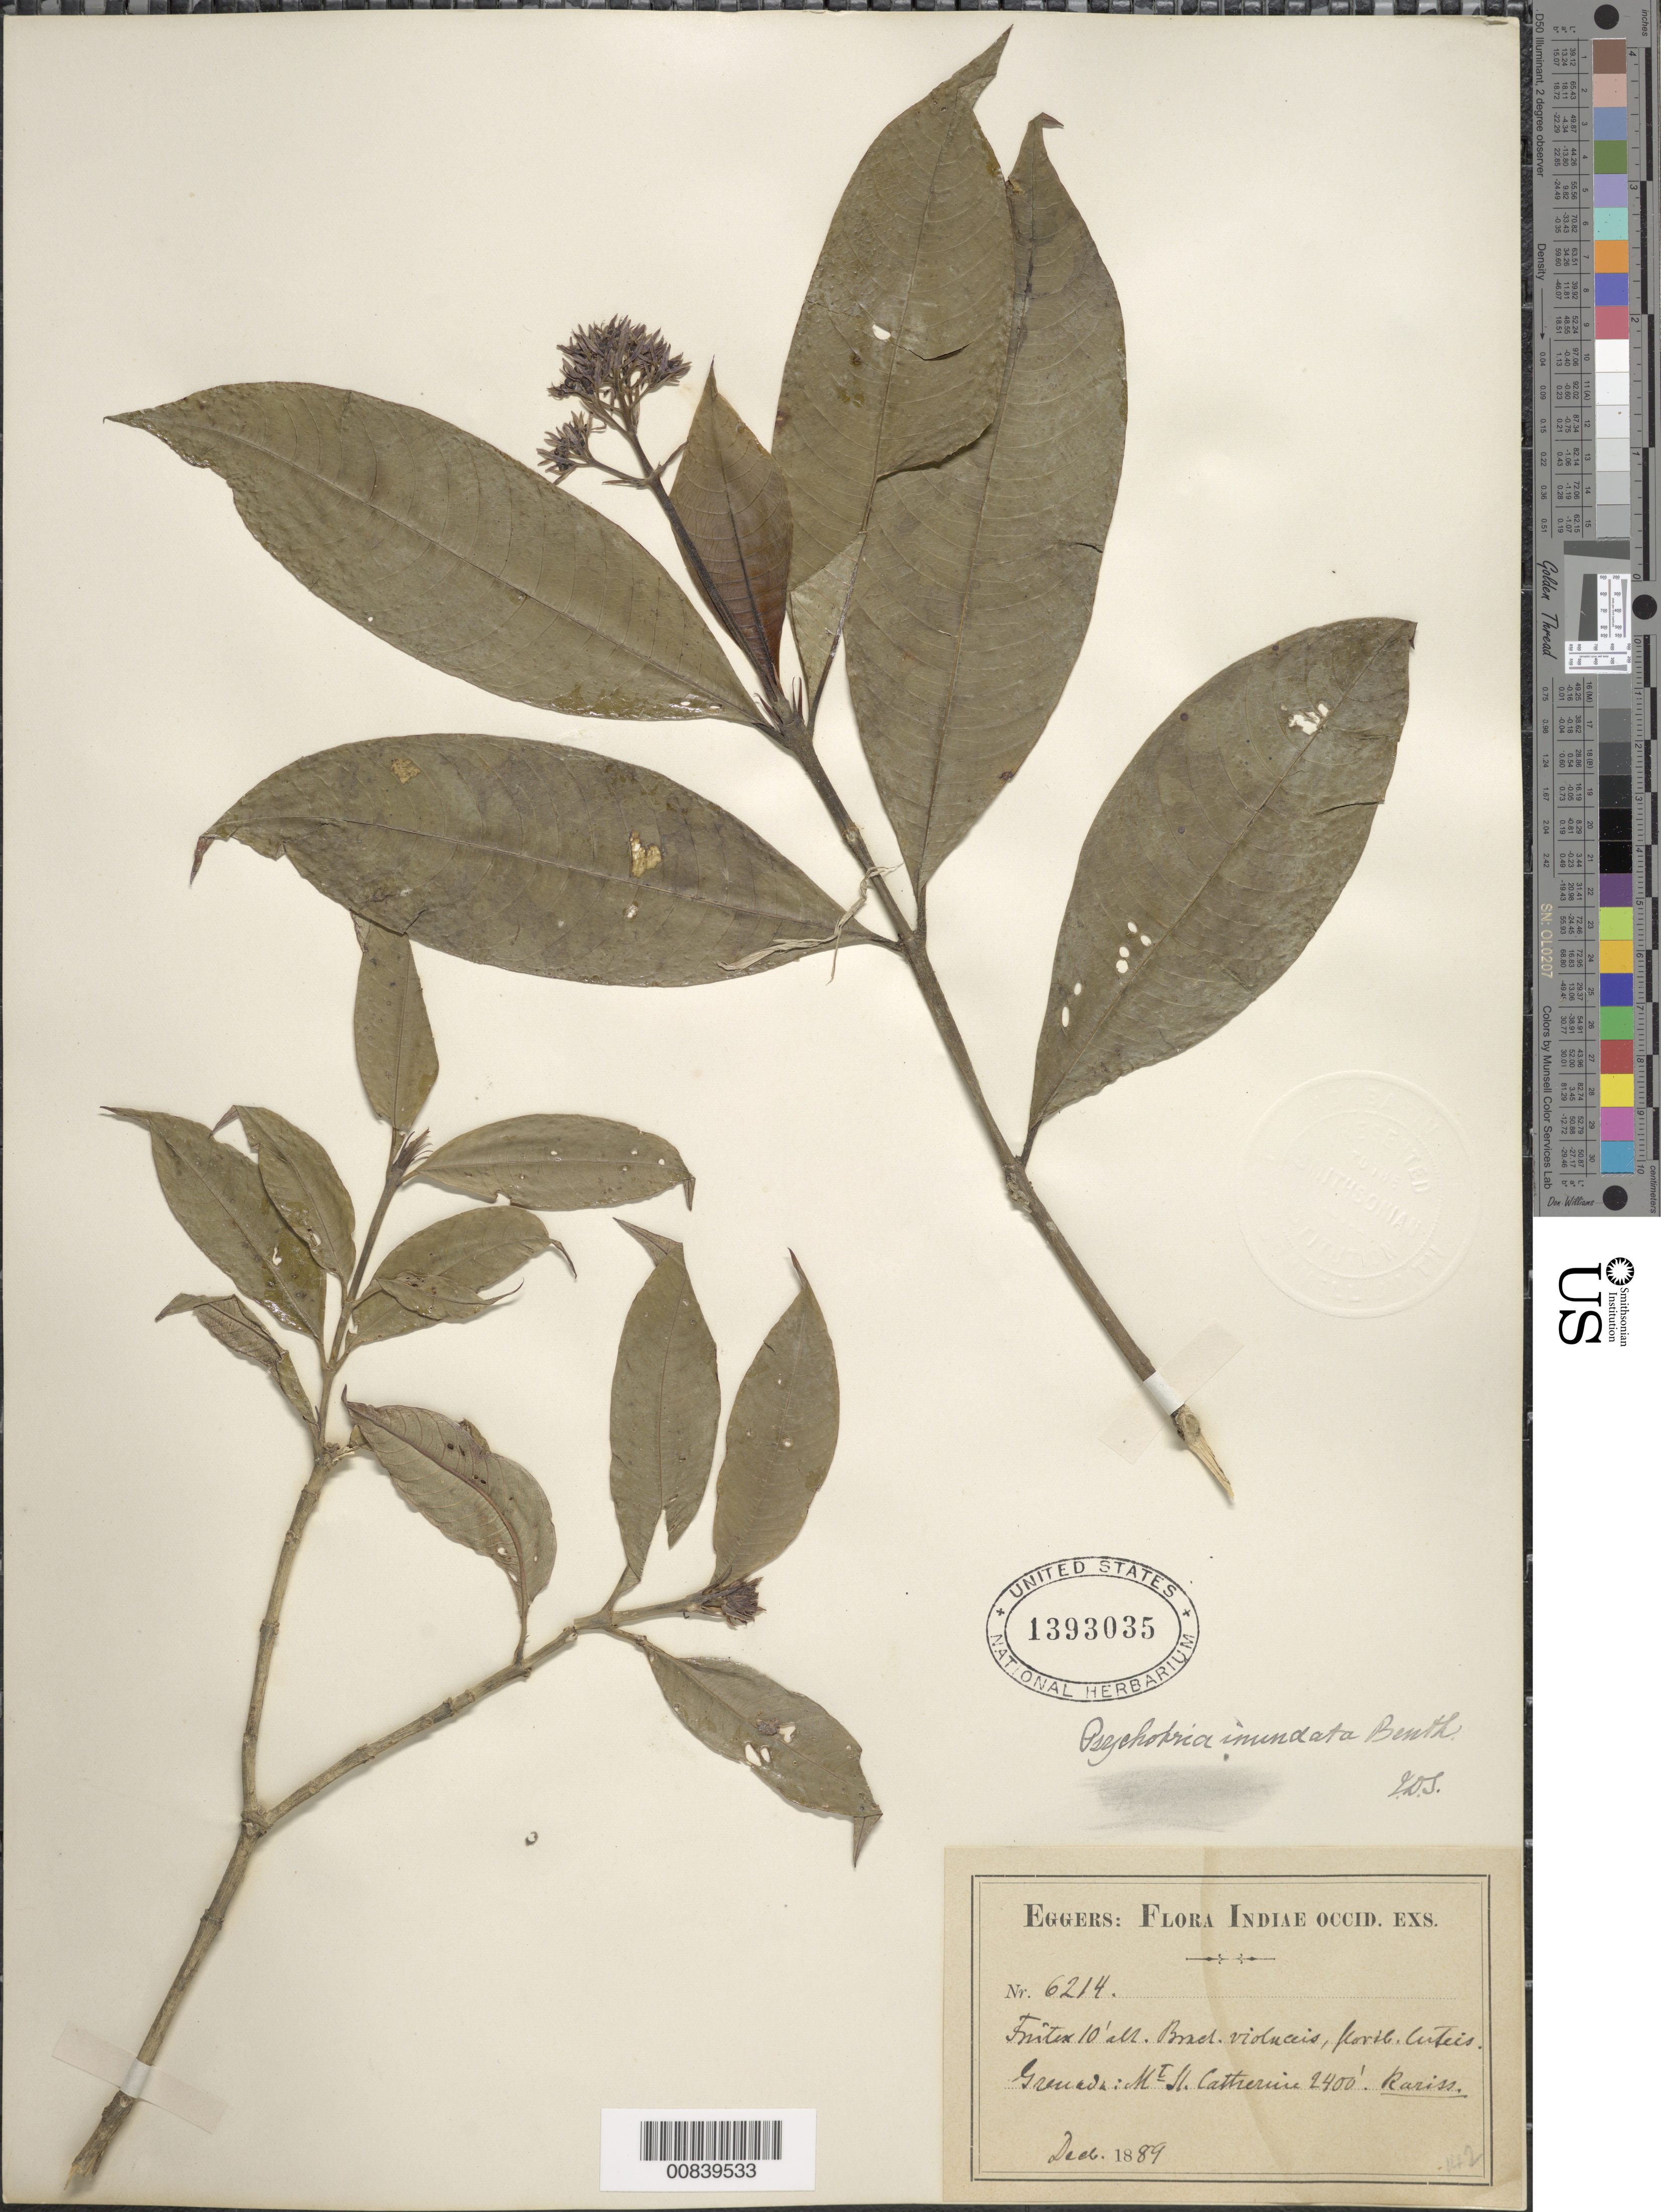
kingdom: Plantae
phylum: Tracheophyta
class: Magnoliopsida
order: Gentianales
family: Rubiaceae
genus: Psychotria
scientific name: Psychotria capitata subsp. inundata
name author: (Benth.) Steyerm.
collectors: H. F. A. von Eggers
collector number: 6214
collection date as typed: Dec 1889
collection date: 1889-12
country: Grenada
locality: Mt. St. Catherine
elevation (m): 732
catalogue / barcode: US 1393035